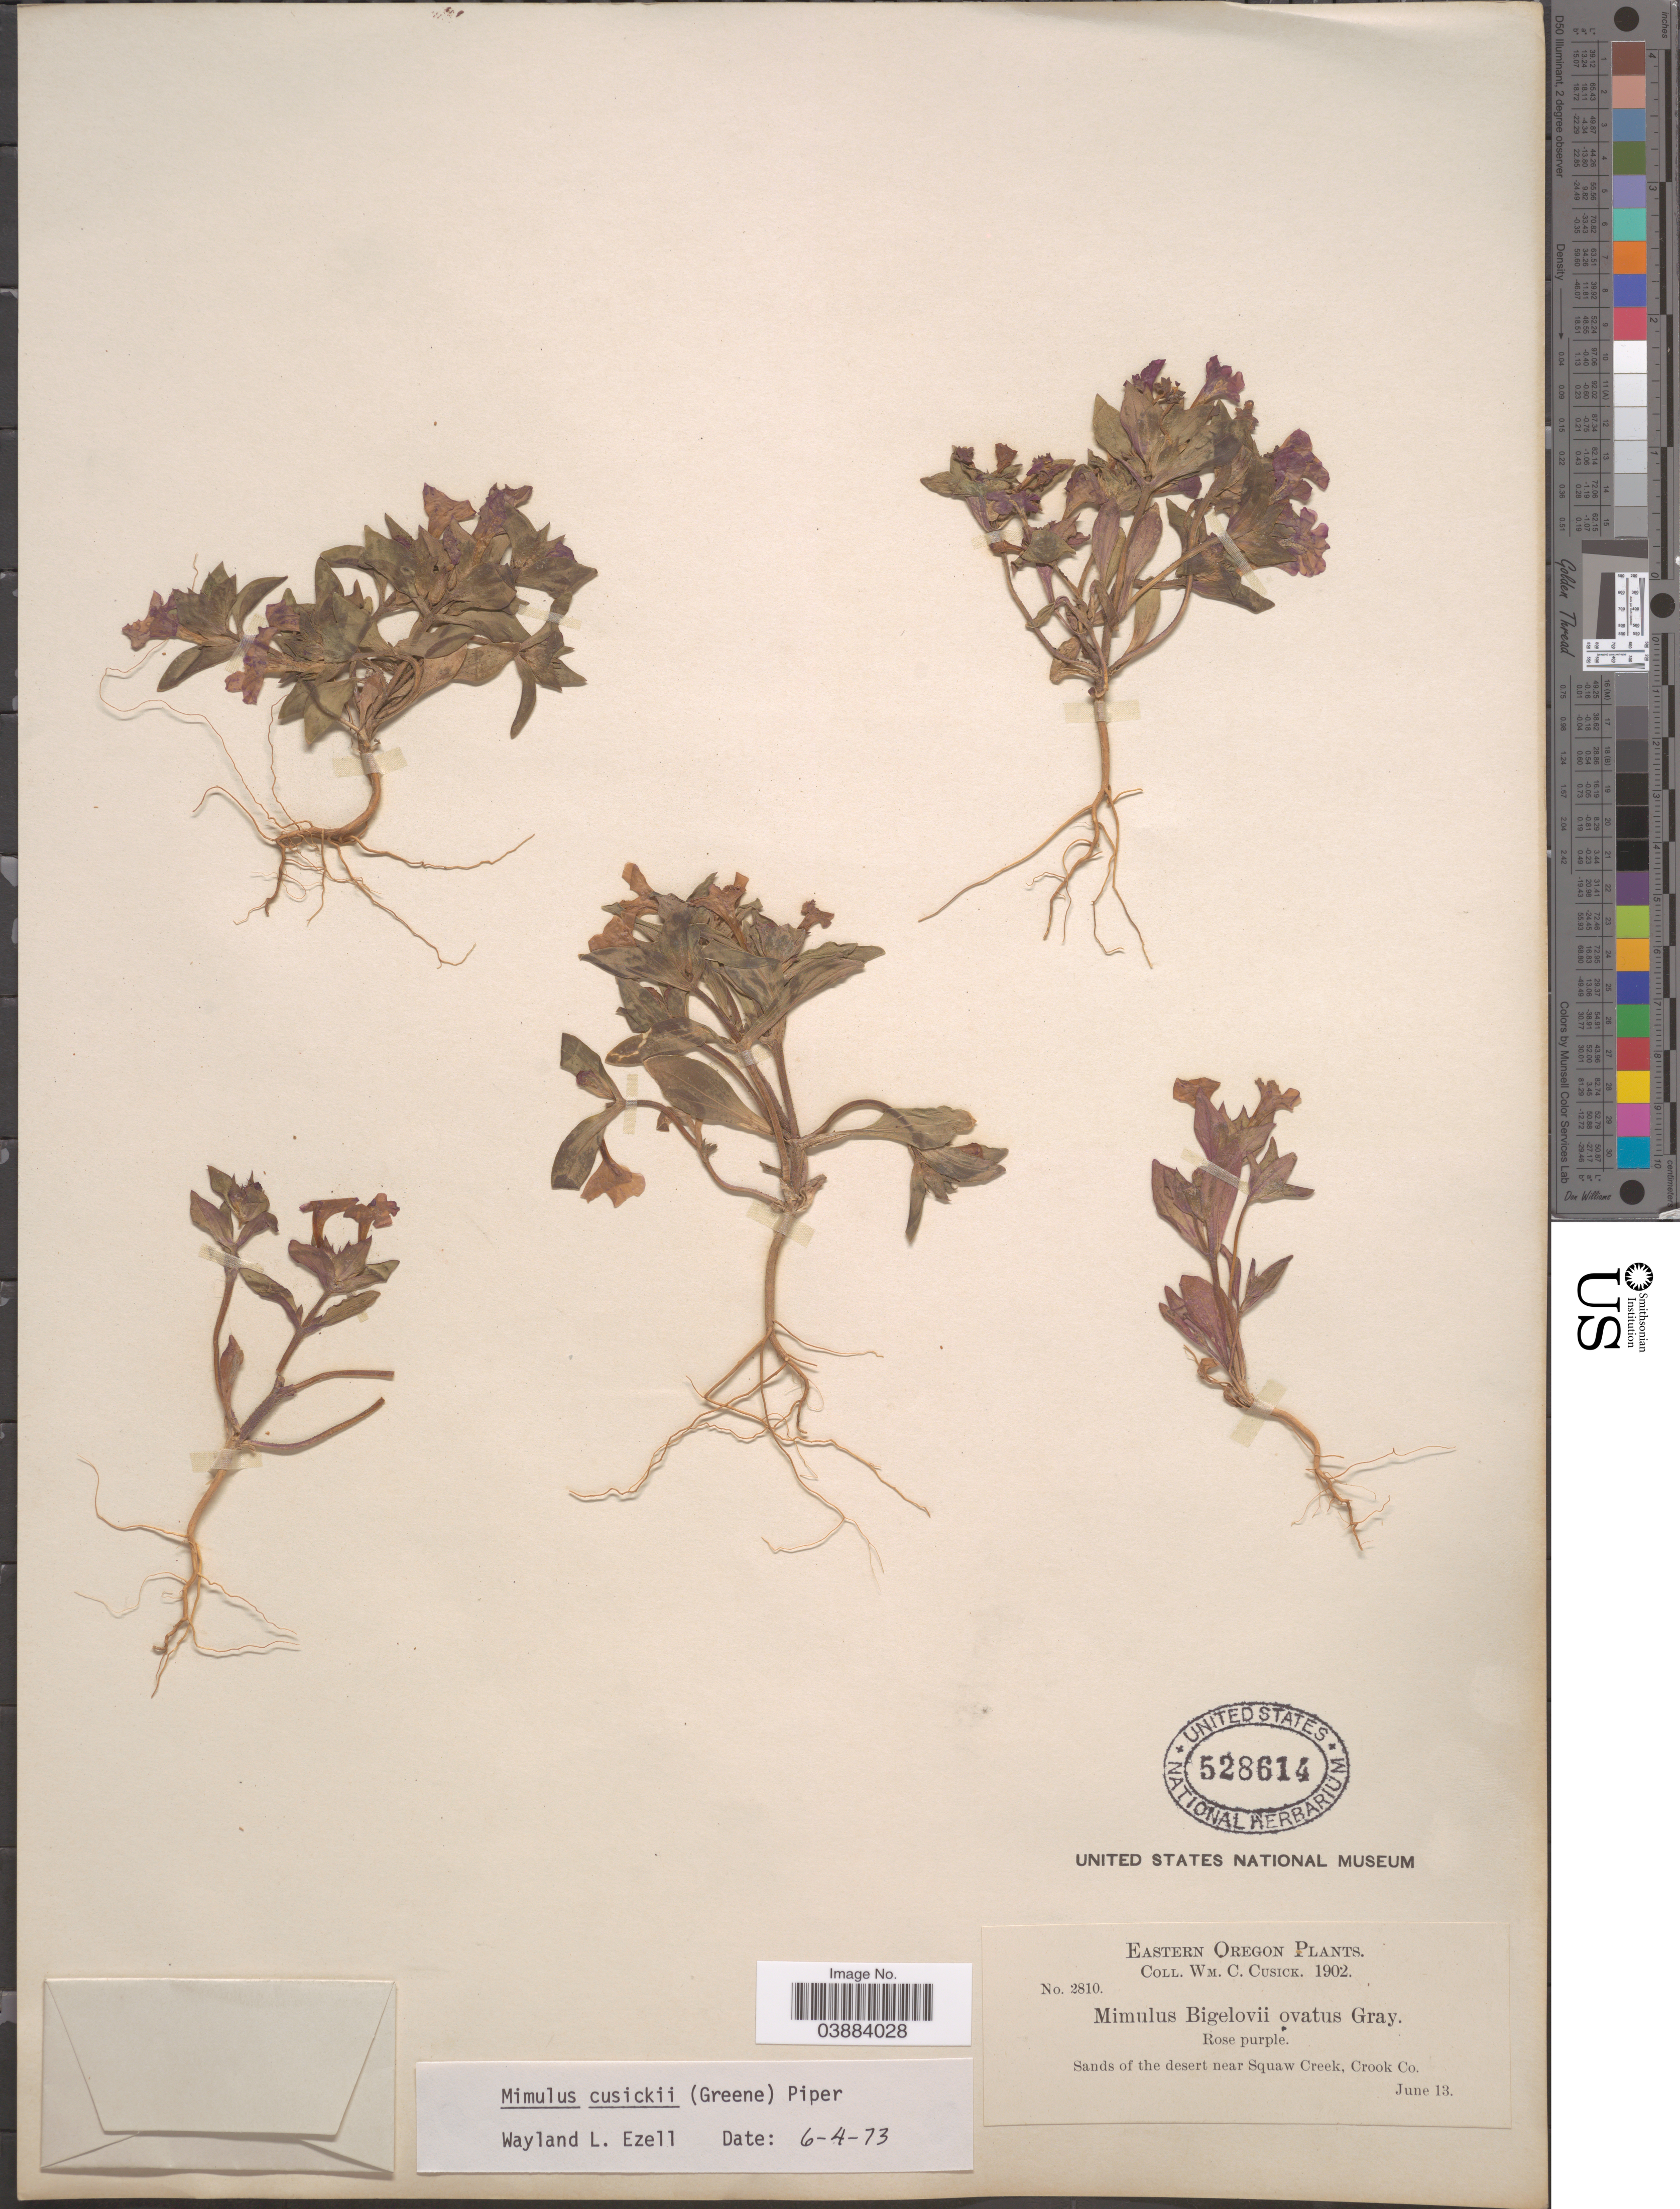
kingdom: Plantae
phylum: Tracheophyta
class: Magnoliopsida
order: Lamiales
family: Phrymaceae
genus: Eunanus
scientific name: Eunanus cusickii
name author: Greene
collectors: W. C. Cusick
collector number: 2810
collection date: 1902-06-13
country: United States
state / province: Oregon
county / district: Crook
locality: Eastern Oregon. Sands of the desert near Squaw Creek, Crook Co.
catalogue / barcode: US 528614